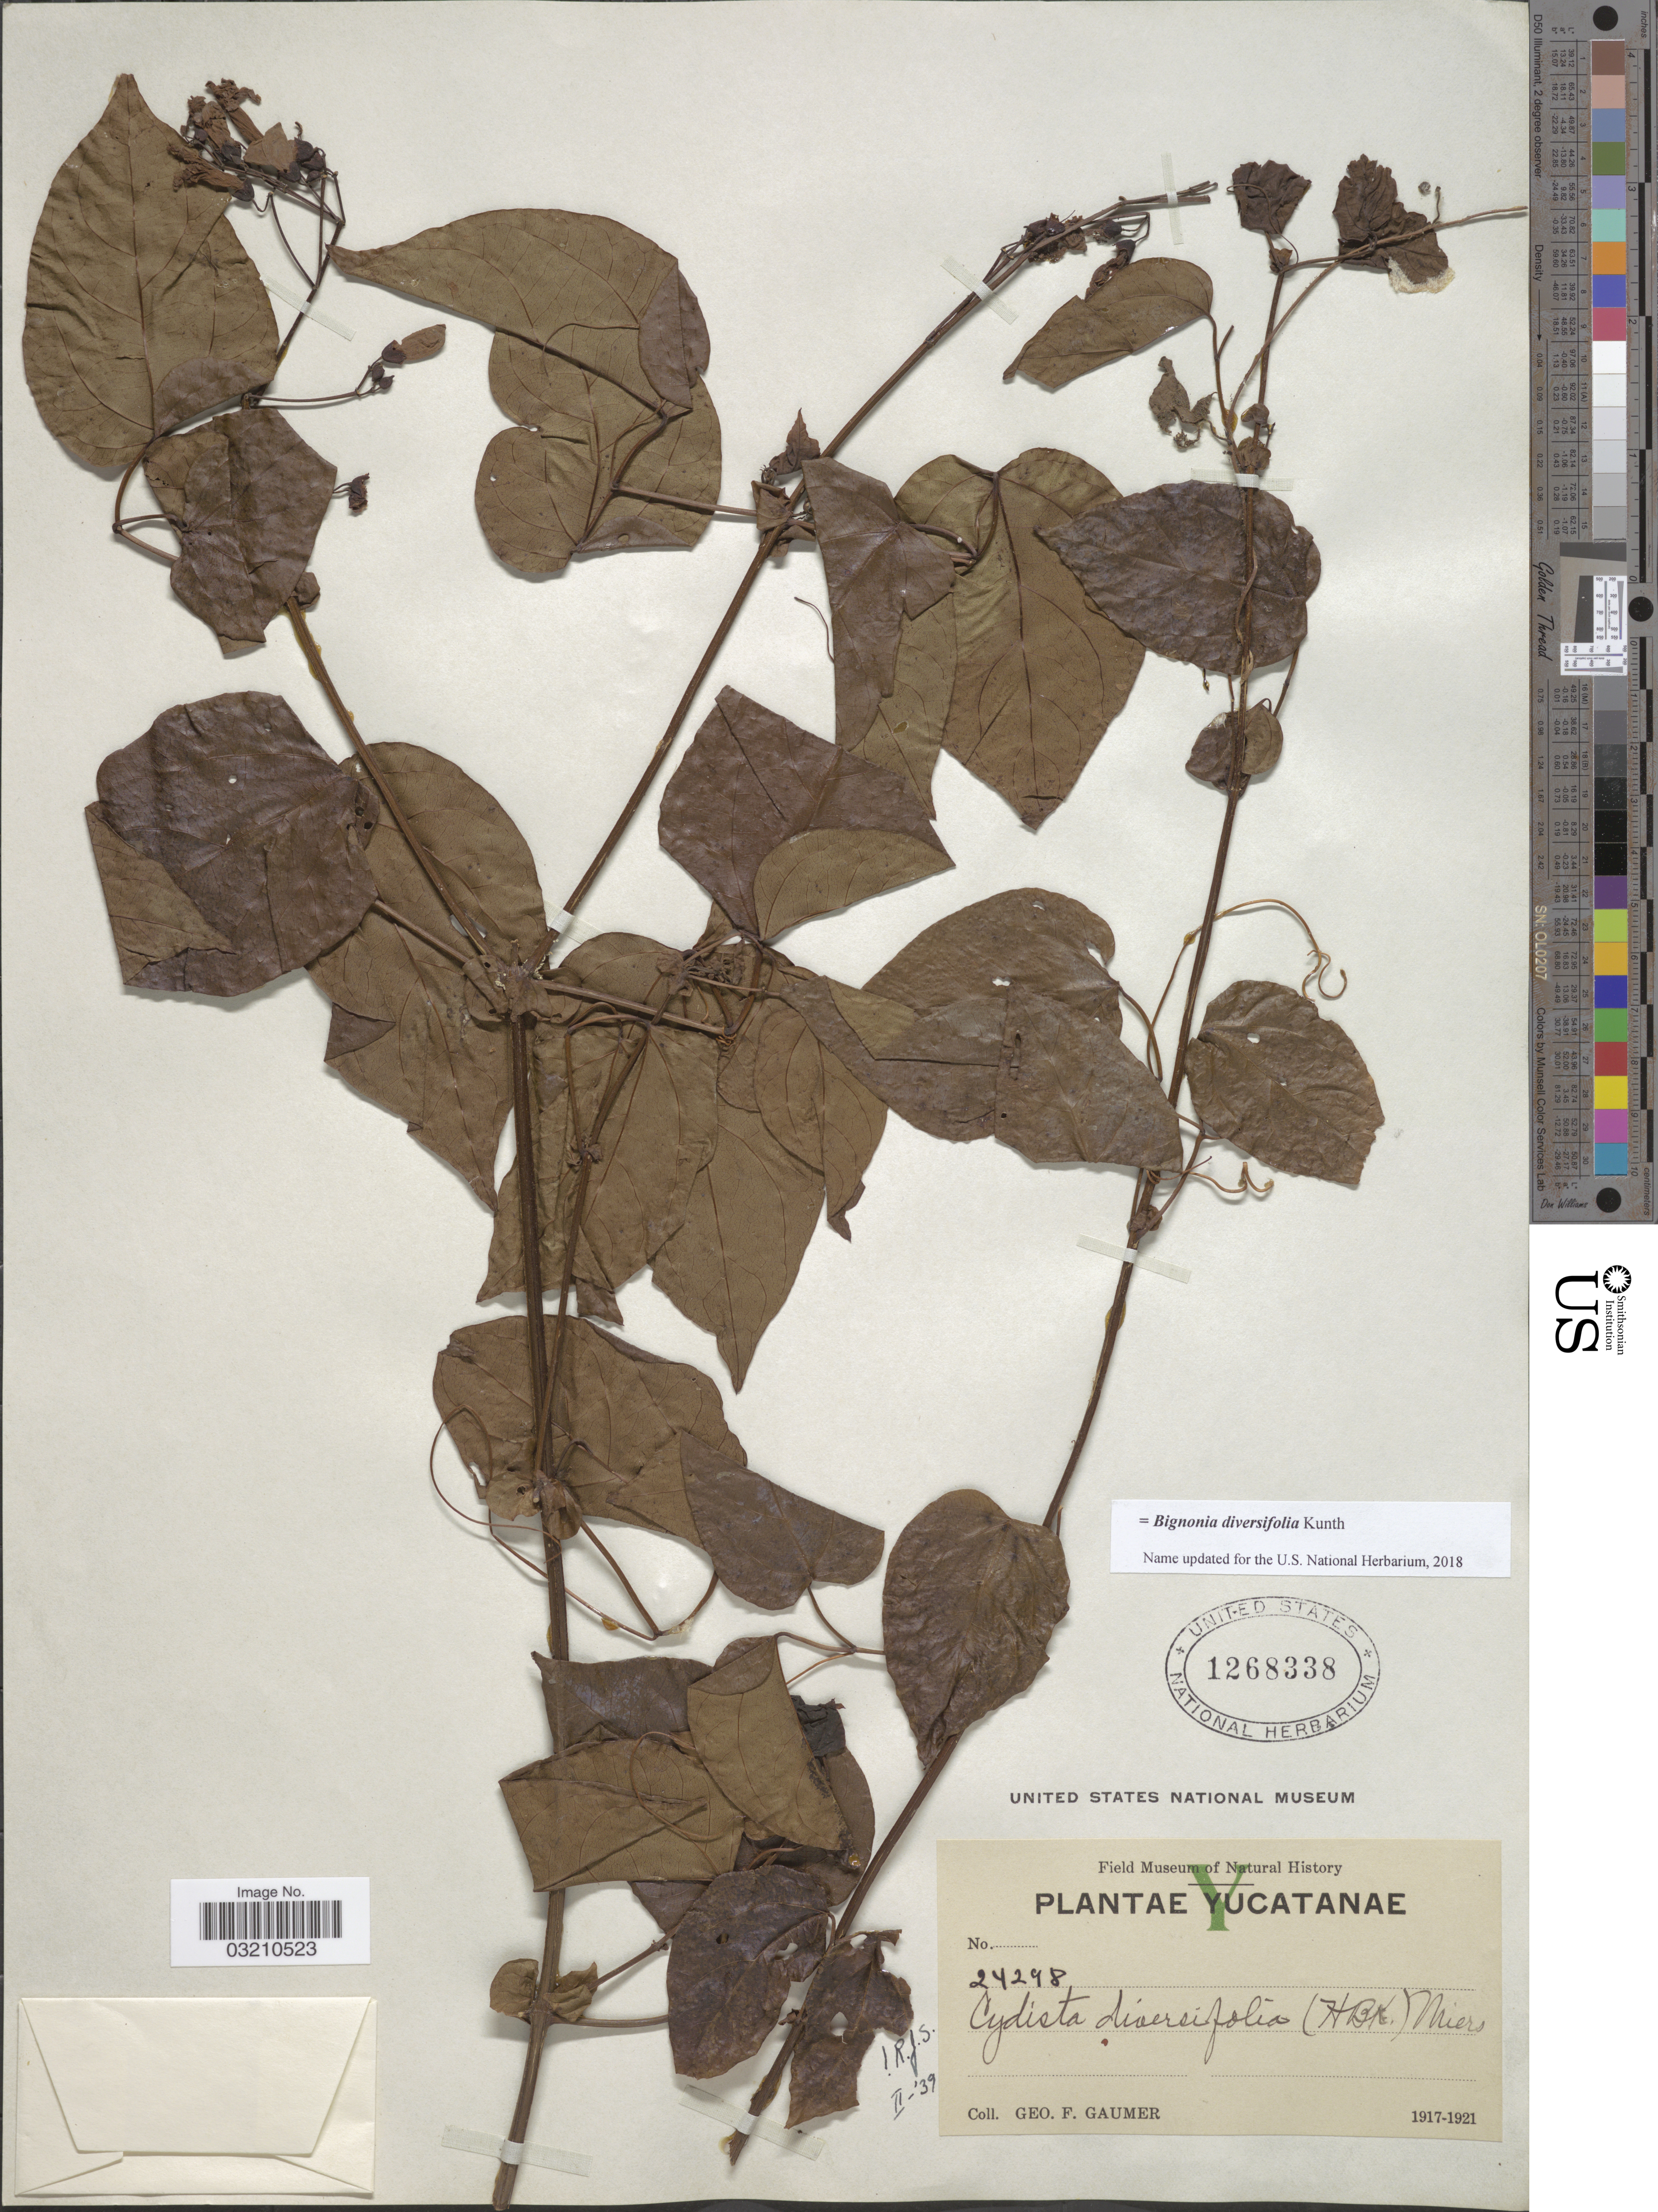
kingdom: Plantae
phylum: Tracheophyta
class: Magnoliopsida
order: Lamiales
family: Bignoniaceae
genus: Bignonia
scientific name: Bignonia diversifolia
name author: Kunth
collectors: G. F. Gaumer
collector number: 24298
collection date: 1917/1921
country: Mexico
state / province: Yucatán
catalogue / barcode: US 1268338